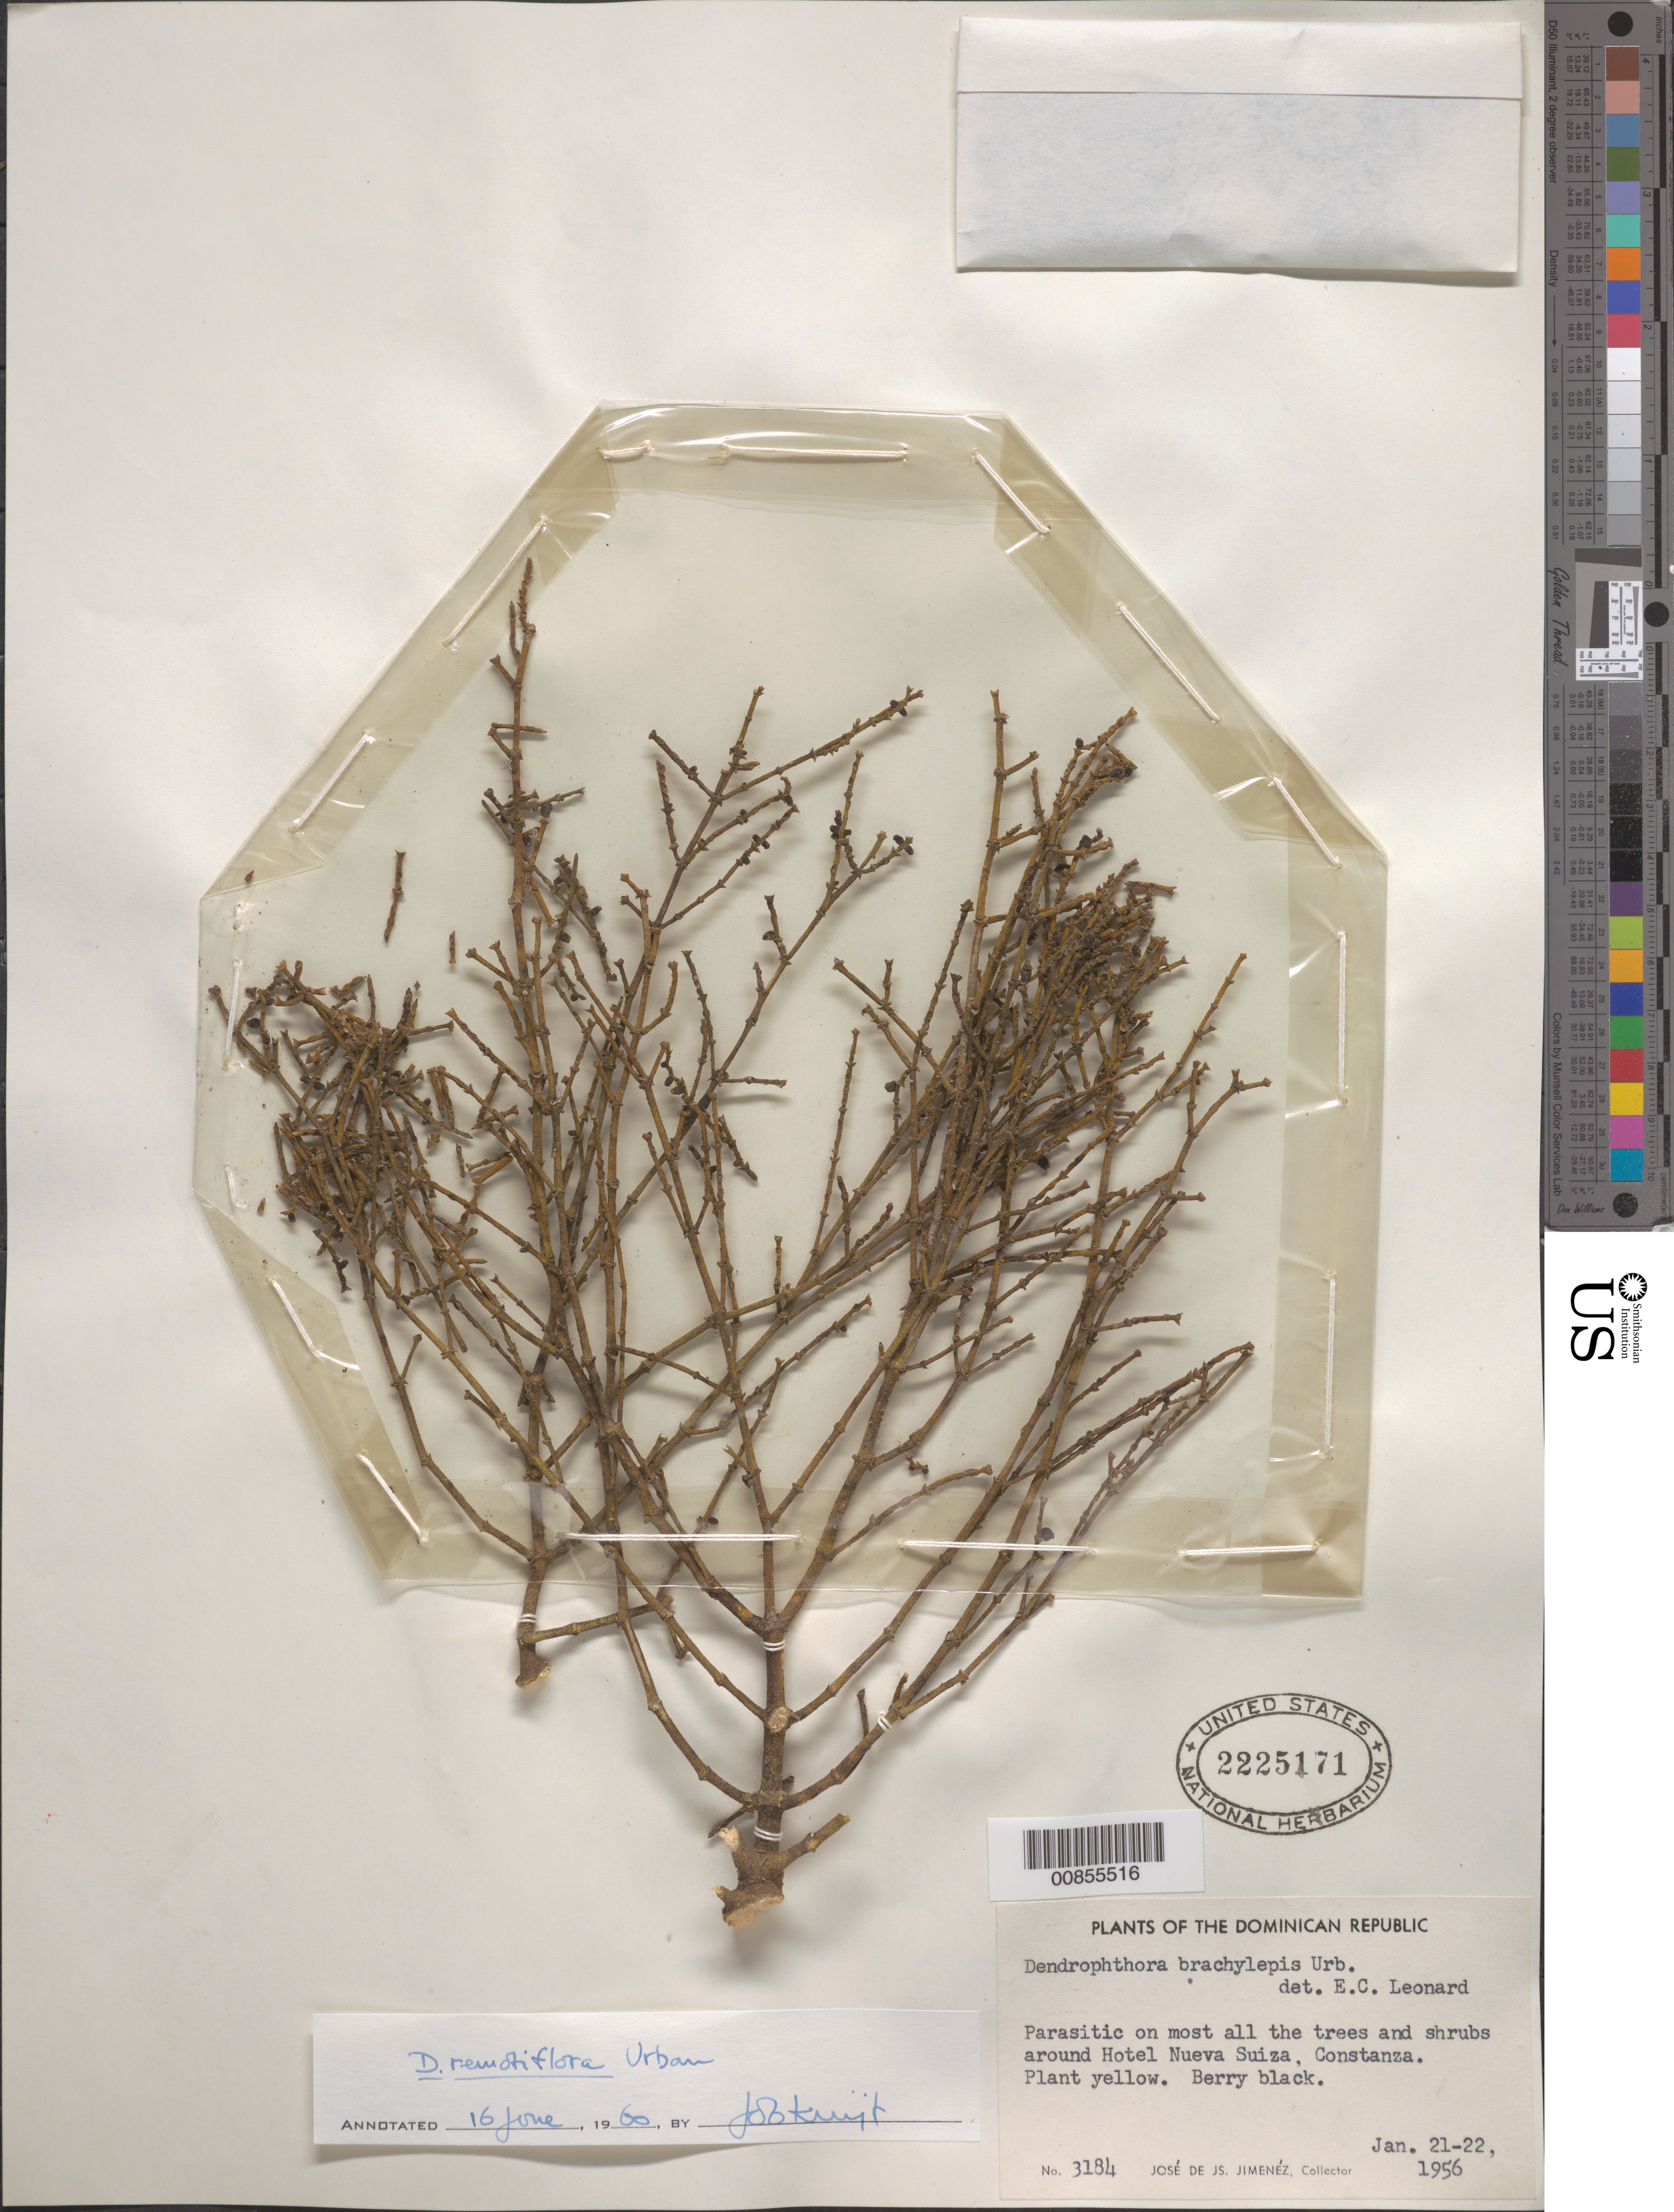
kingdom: Plantae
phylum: Tracheophyta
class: Magnoliopsida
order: Santalales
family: Viscaceae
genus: Dendrophthora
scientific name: Dendrophthora remotiflora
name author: Urb.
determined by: Kuijt, Job, (CANADA)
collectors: J. J. Jiménez Almonte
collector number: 3184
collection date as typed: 21 Jan 1956 to 22 Jan 1956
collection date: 1956-01-21/1956-01-22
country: Dominican Republic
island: Hispaniola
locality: Around Hotel Nueva Suiza, Constanza.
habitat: On most all the trees and shrubs.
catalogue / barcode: US 2225171